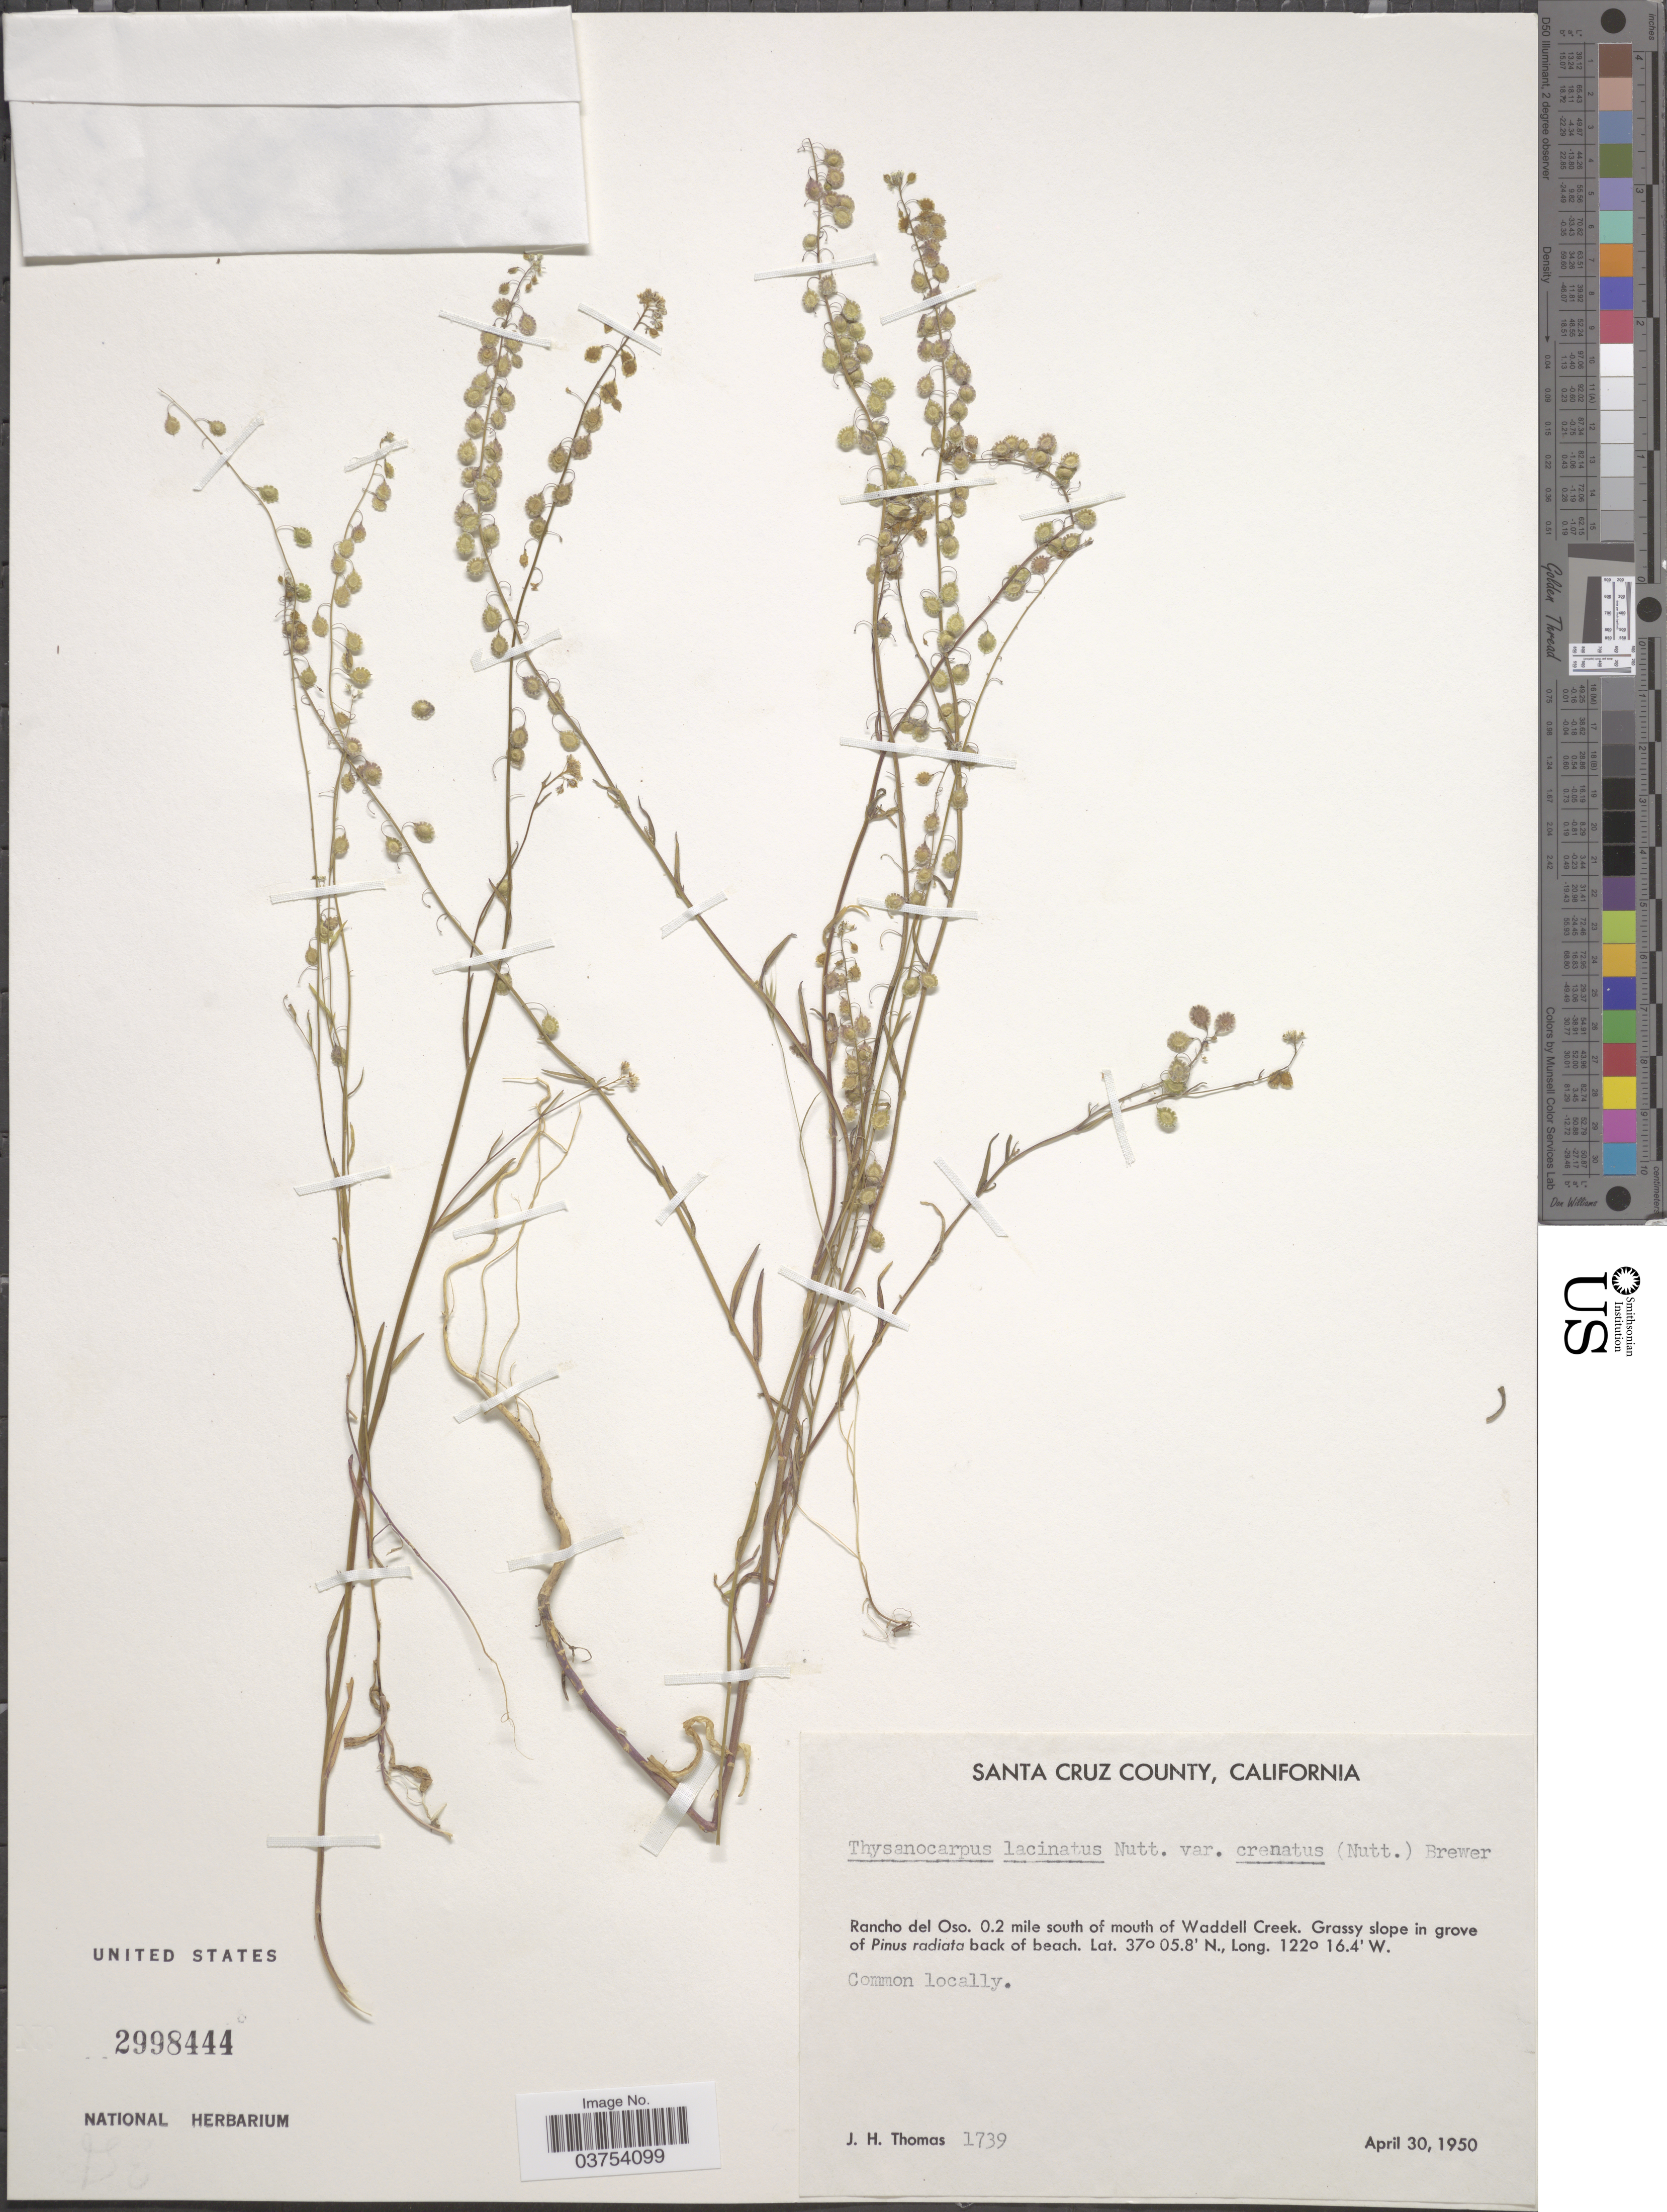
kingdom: Plantae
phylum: Tracheophyta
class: Magnoliopsida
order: Brassicales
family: Brassicaceae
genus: Thysanocarpus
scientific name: Thysanocarpus laciniatus var. crenatus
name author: (Nutt.) W.H. Brewer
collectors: J. H. Thomas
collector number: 1739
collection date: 1950-04-30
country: United States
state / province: California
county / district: Santa Cruz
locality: Santa Cruz County. Rancho del Oso. 0.2 mile south of mouth of Waddell Creek.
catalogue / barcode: US 2998444